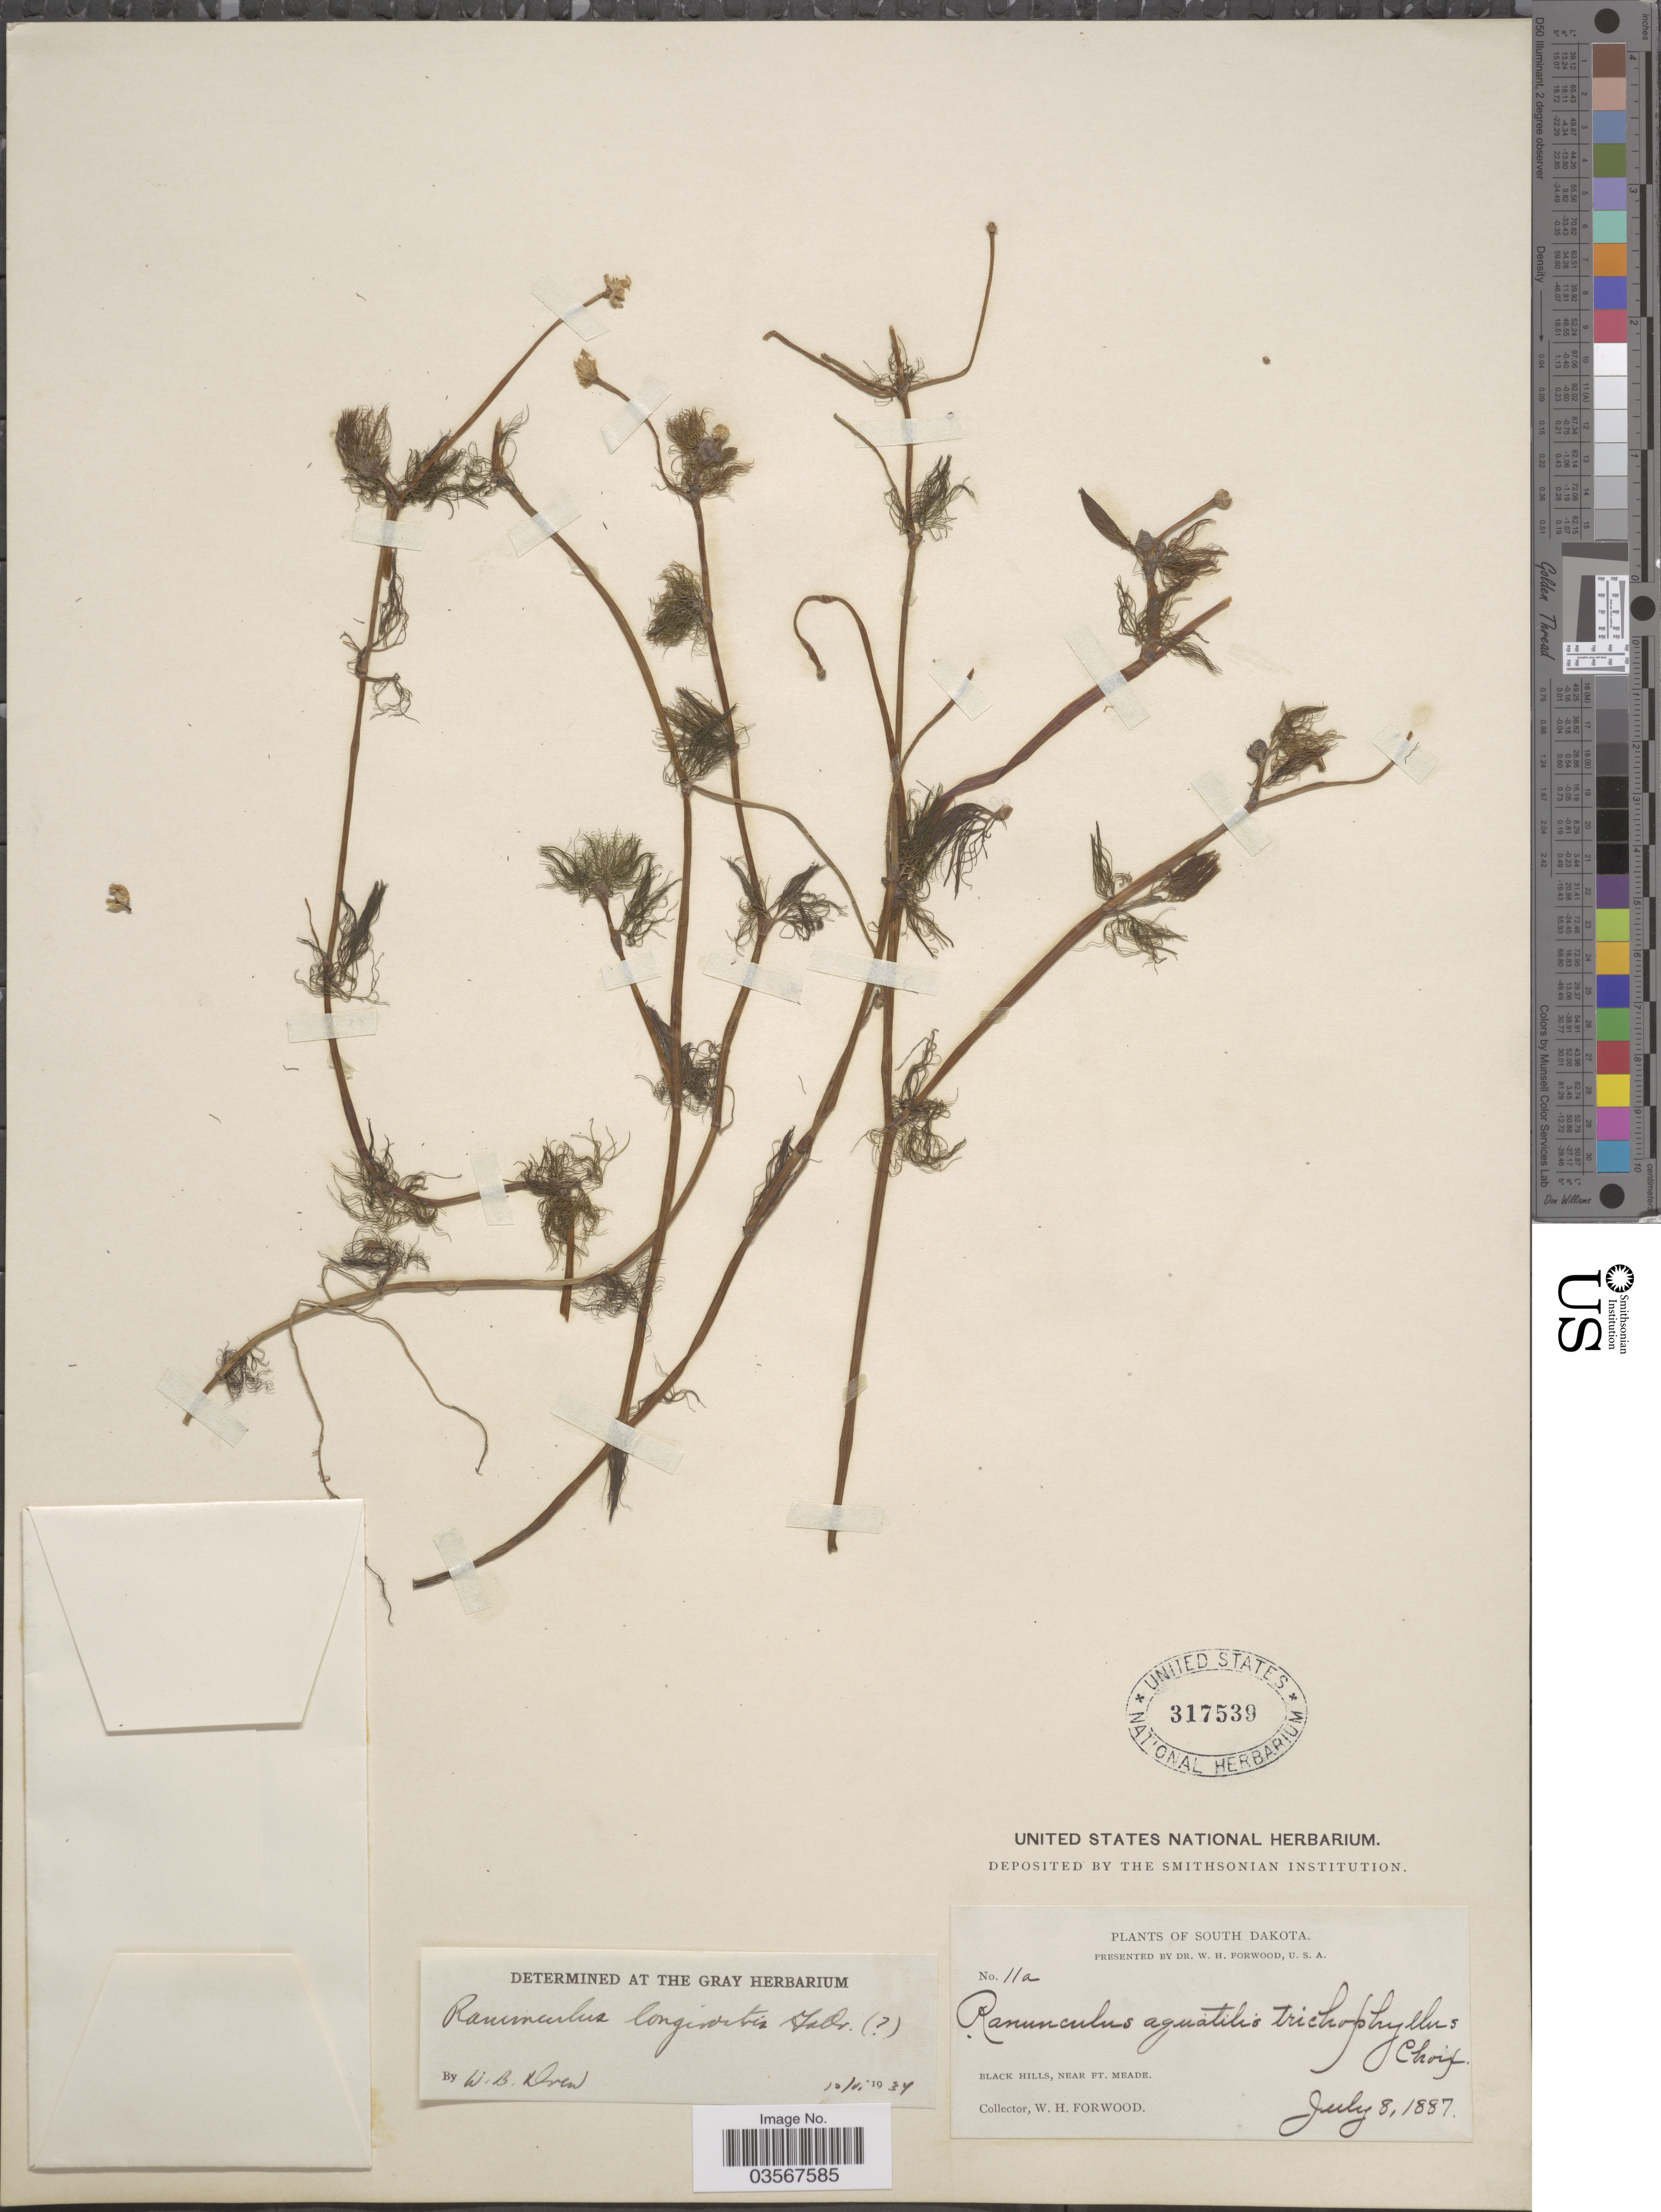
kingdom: Plantae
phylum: Tracheophyta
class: Magnoliopsida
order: Ranunculales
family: Ranunculaceae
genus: Ranunculus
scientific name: Ranunculus longirostris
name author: Godr.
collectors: W. Forwood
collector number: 11a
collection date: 1887-07-08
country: United States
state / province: South Dakota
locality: Black Hills, near Ft. Meade.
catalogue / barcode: US 317539